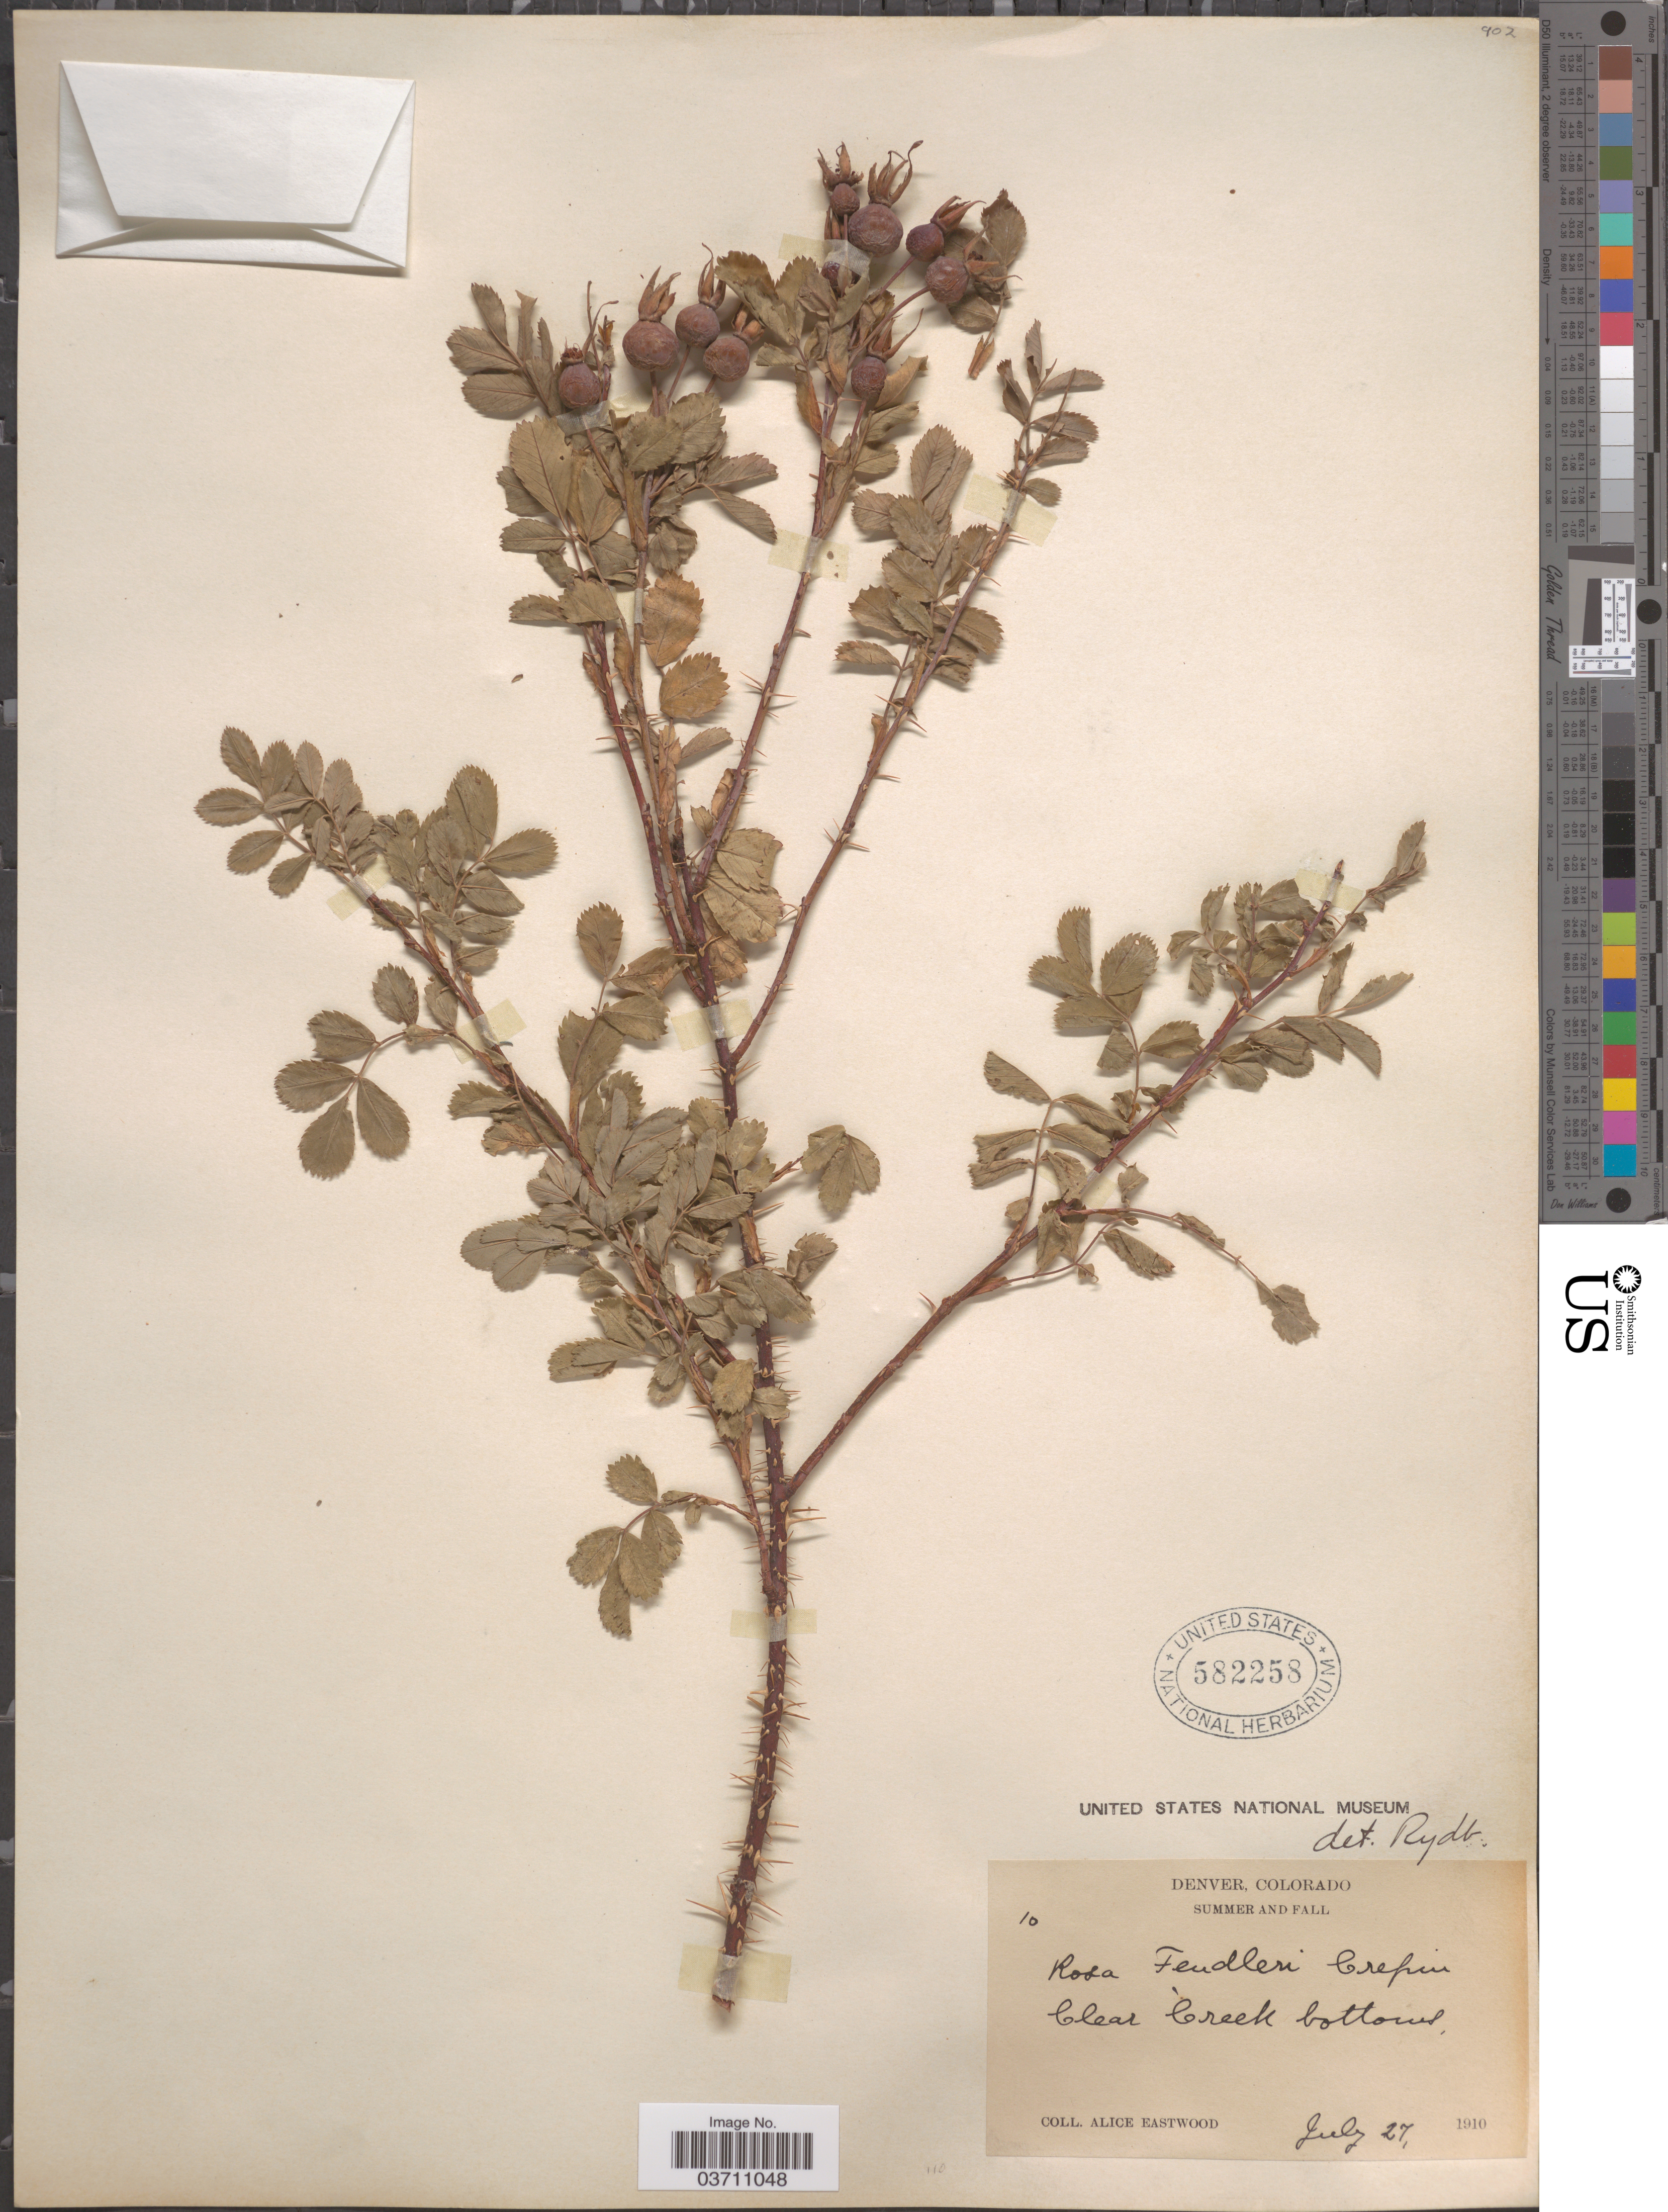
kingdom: Plantae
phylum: Tracheophyta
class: Magnoliopsida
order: Rosales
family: Rosaceae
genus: Rosa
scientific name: Rosa fendleri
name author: Crép.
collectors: A. Eastwood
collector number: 10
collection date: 1910-07-27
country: United States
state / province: Colorado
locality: Denver. Clear Creek bottoms.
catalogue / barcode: US 582258